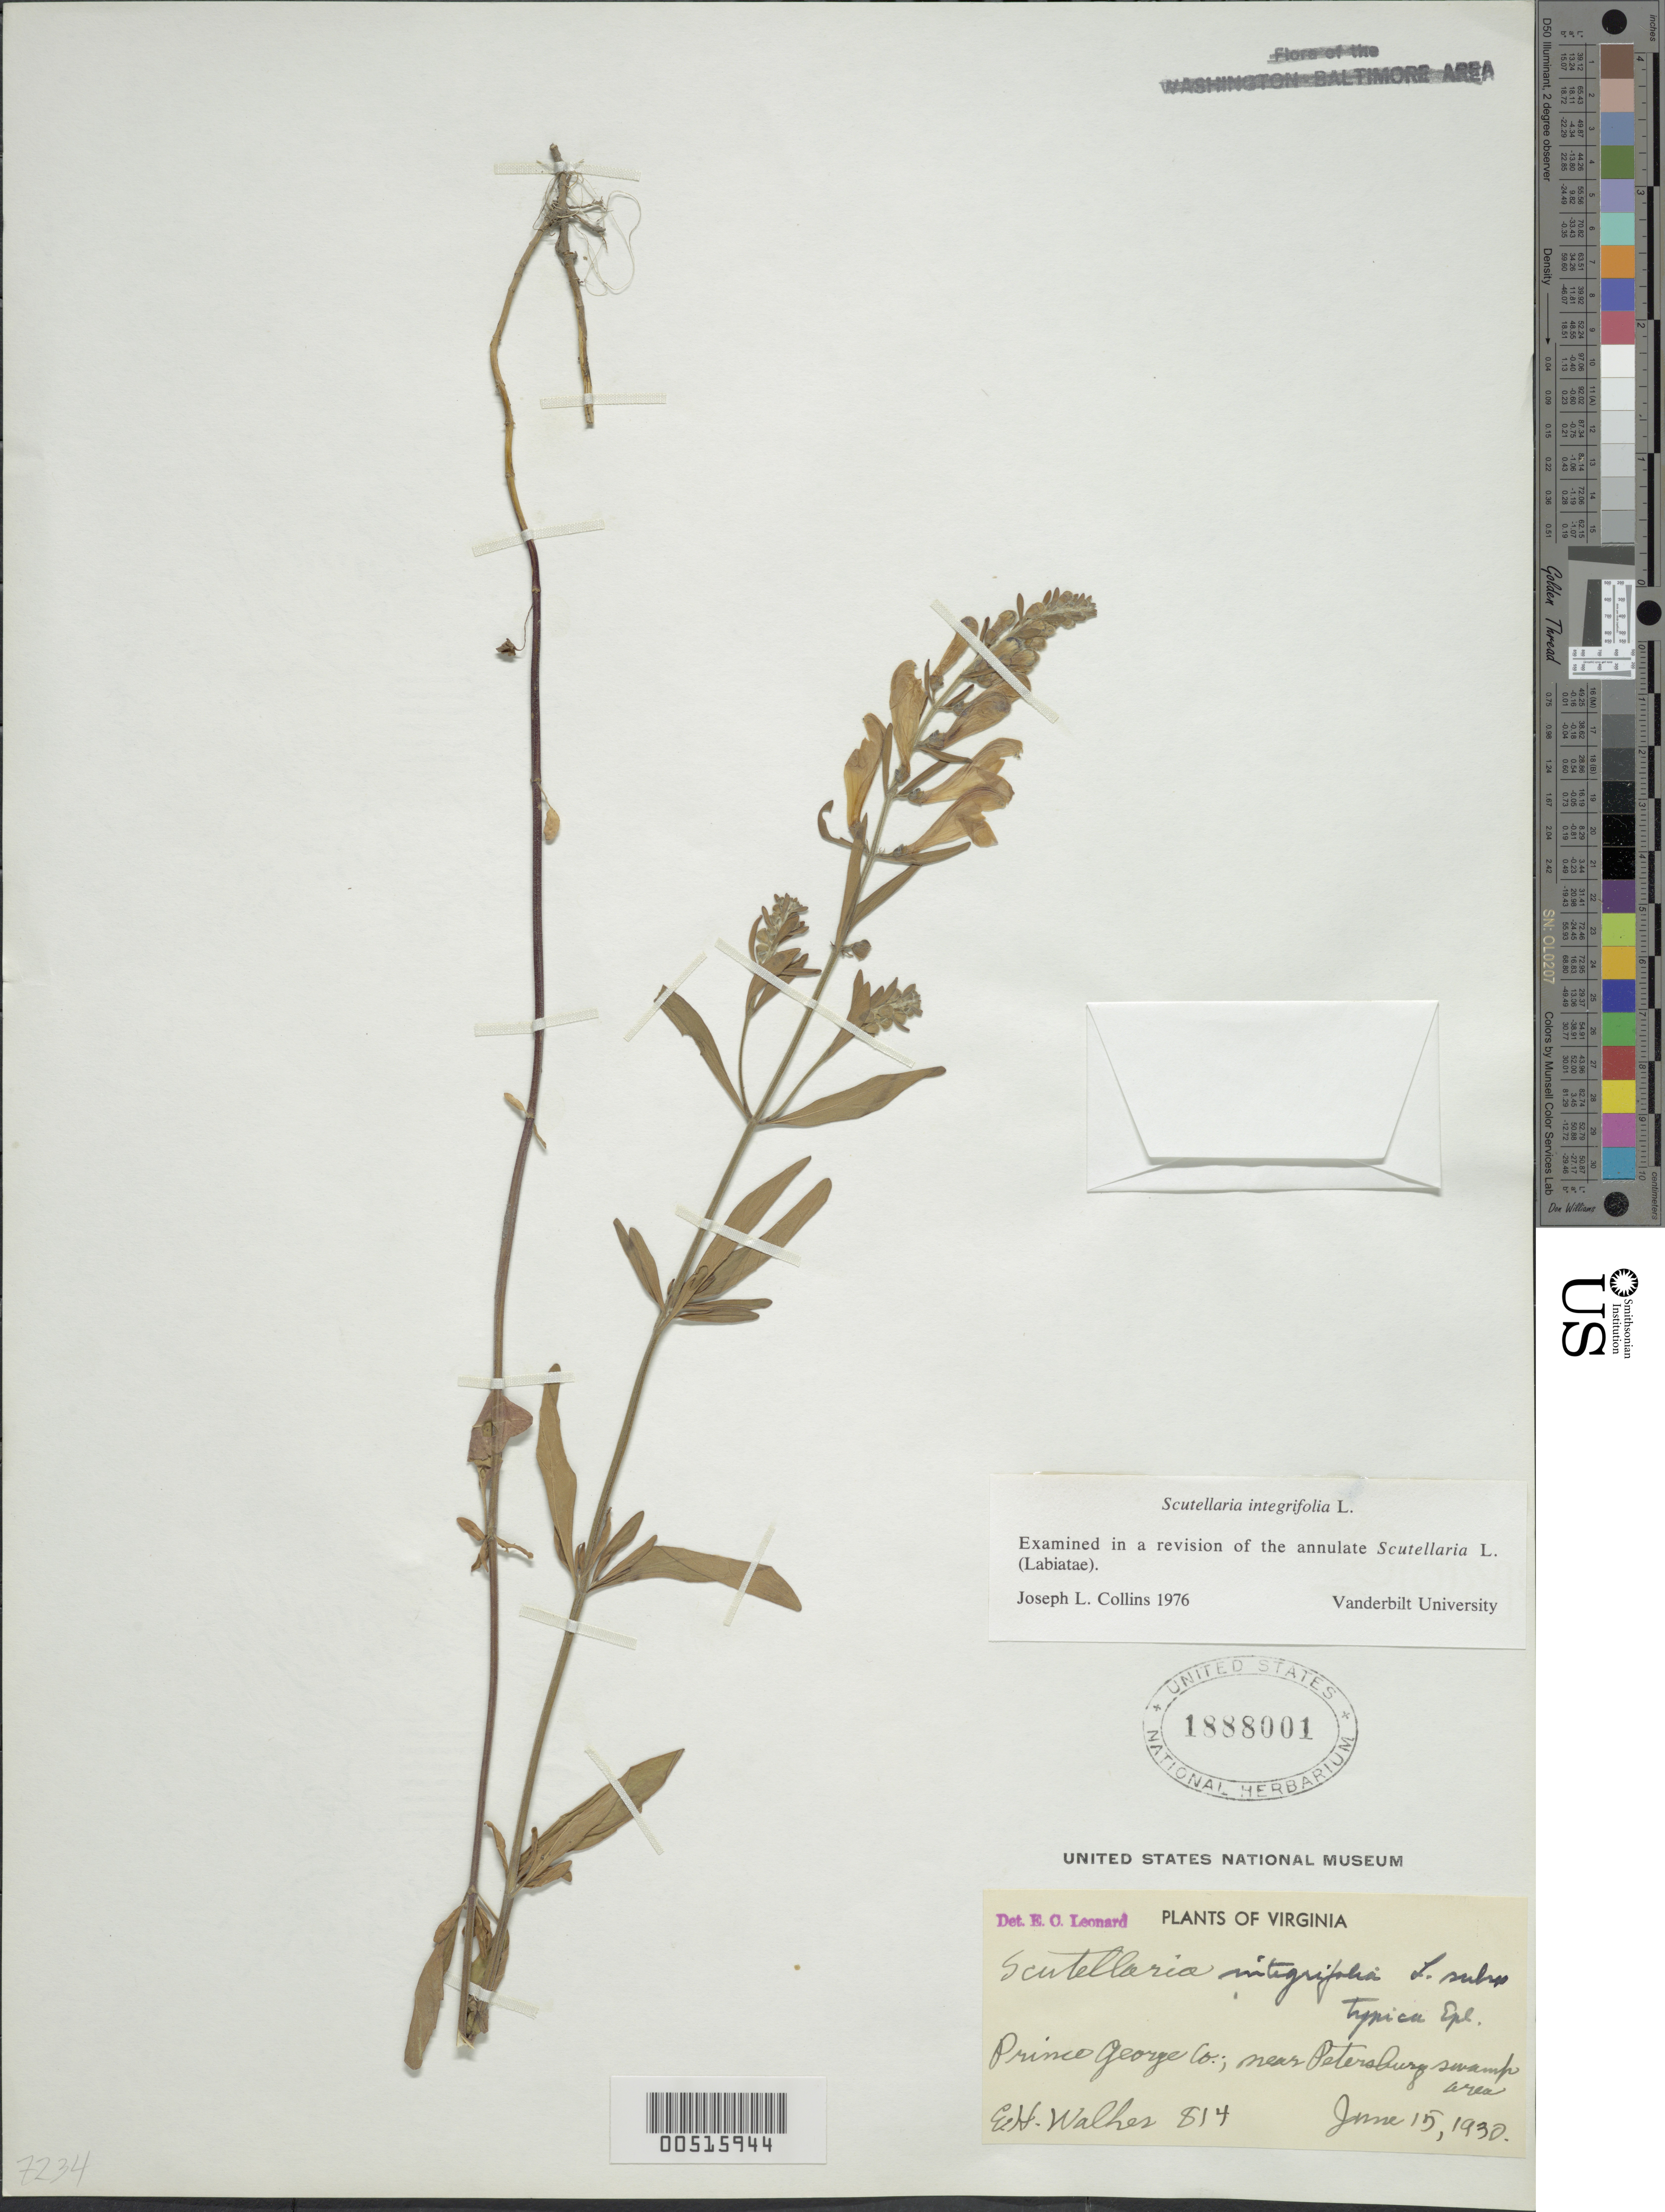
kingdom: Plantae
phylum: Tracheophyta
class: Magnoliopsida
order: Lamiales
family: Lamiaceae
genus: Scutellaria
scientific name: Scutellaria integrifolia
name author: L.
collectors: E. H. Walker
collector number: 814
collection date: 1930-06-15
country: United States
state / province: Virginia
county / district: Prince George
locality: Prince George Co.; near Petersburg swamp area.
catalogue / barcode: US 1888001